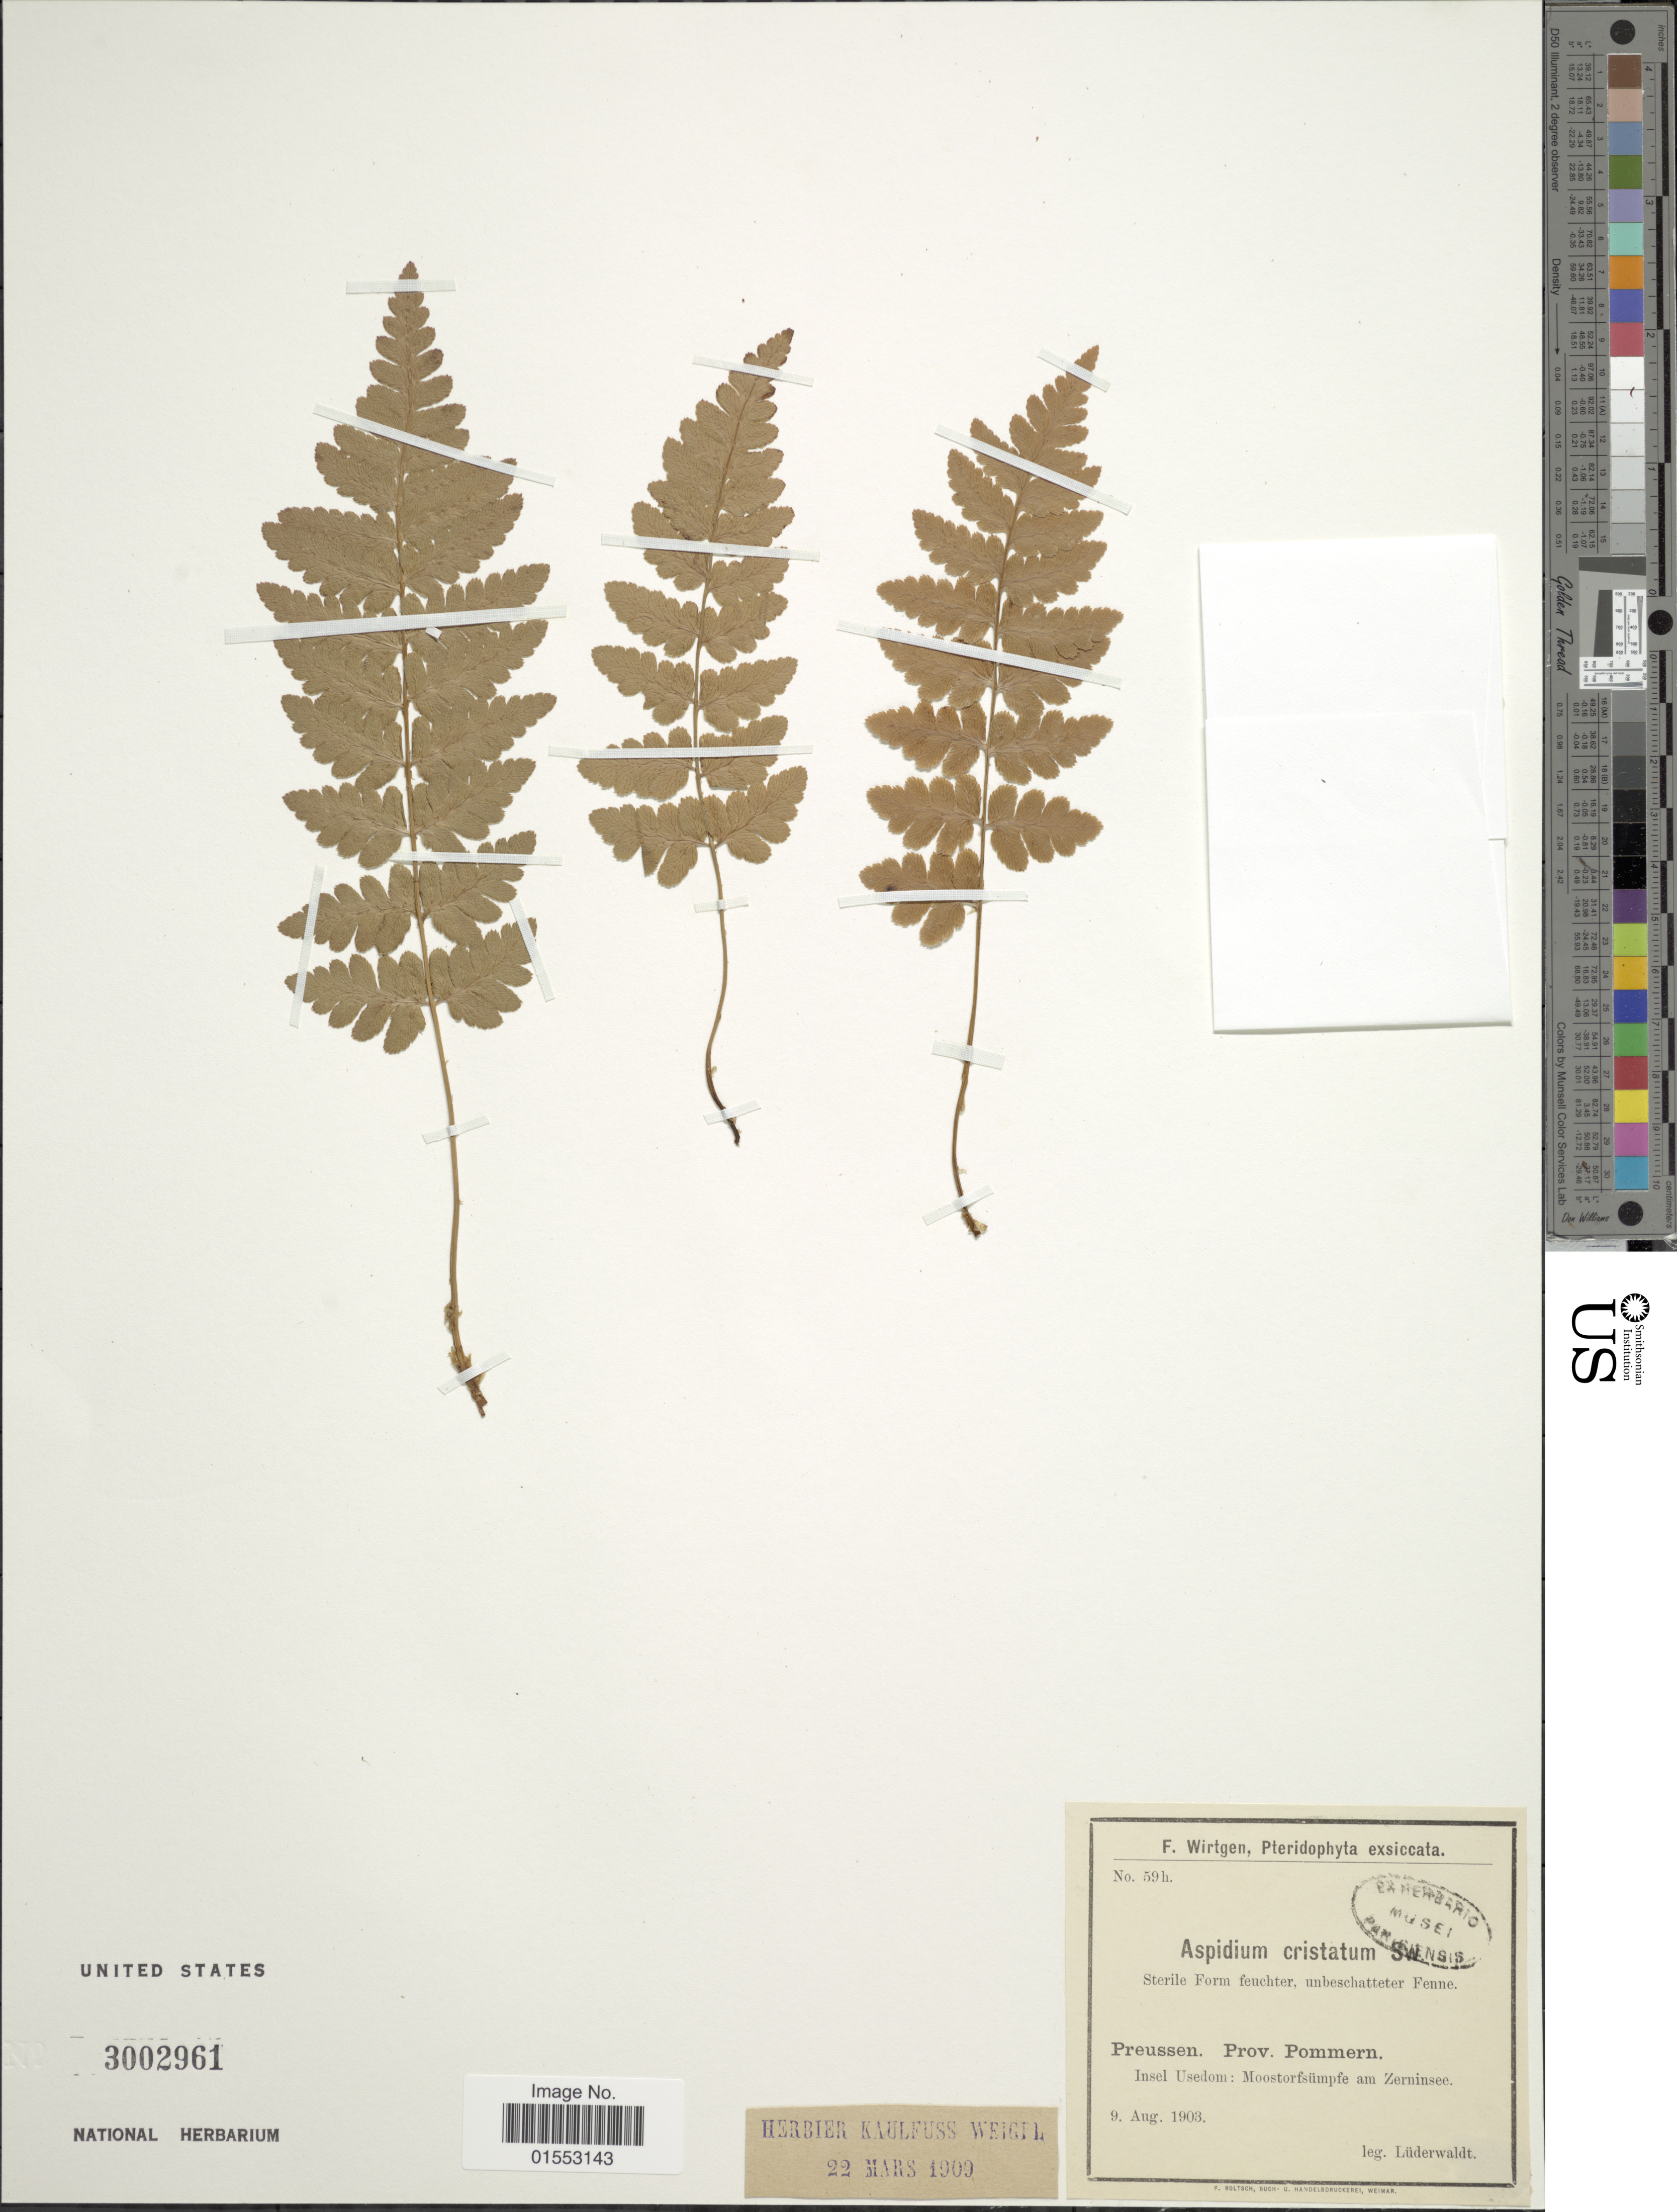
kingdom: Plantae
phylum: Tracheophyta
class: Polypodiopsida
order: Polypodiales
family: Dryopteridaceae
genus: Dryopteris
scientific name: Dryopteris cristata var. spinulosa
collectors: Luderwaldt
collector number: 59h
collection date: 1903-08-09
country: Germany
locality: Preussen. Prov. Pommern. Insel Usedom: Moostorfsumpfe am Zerninsee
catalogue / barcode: US 3002961